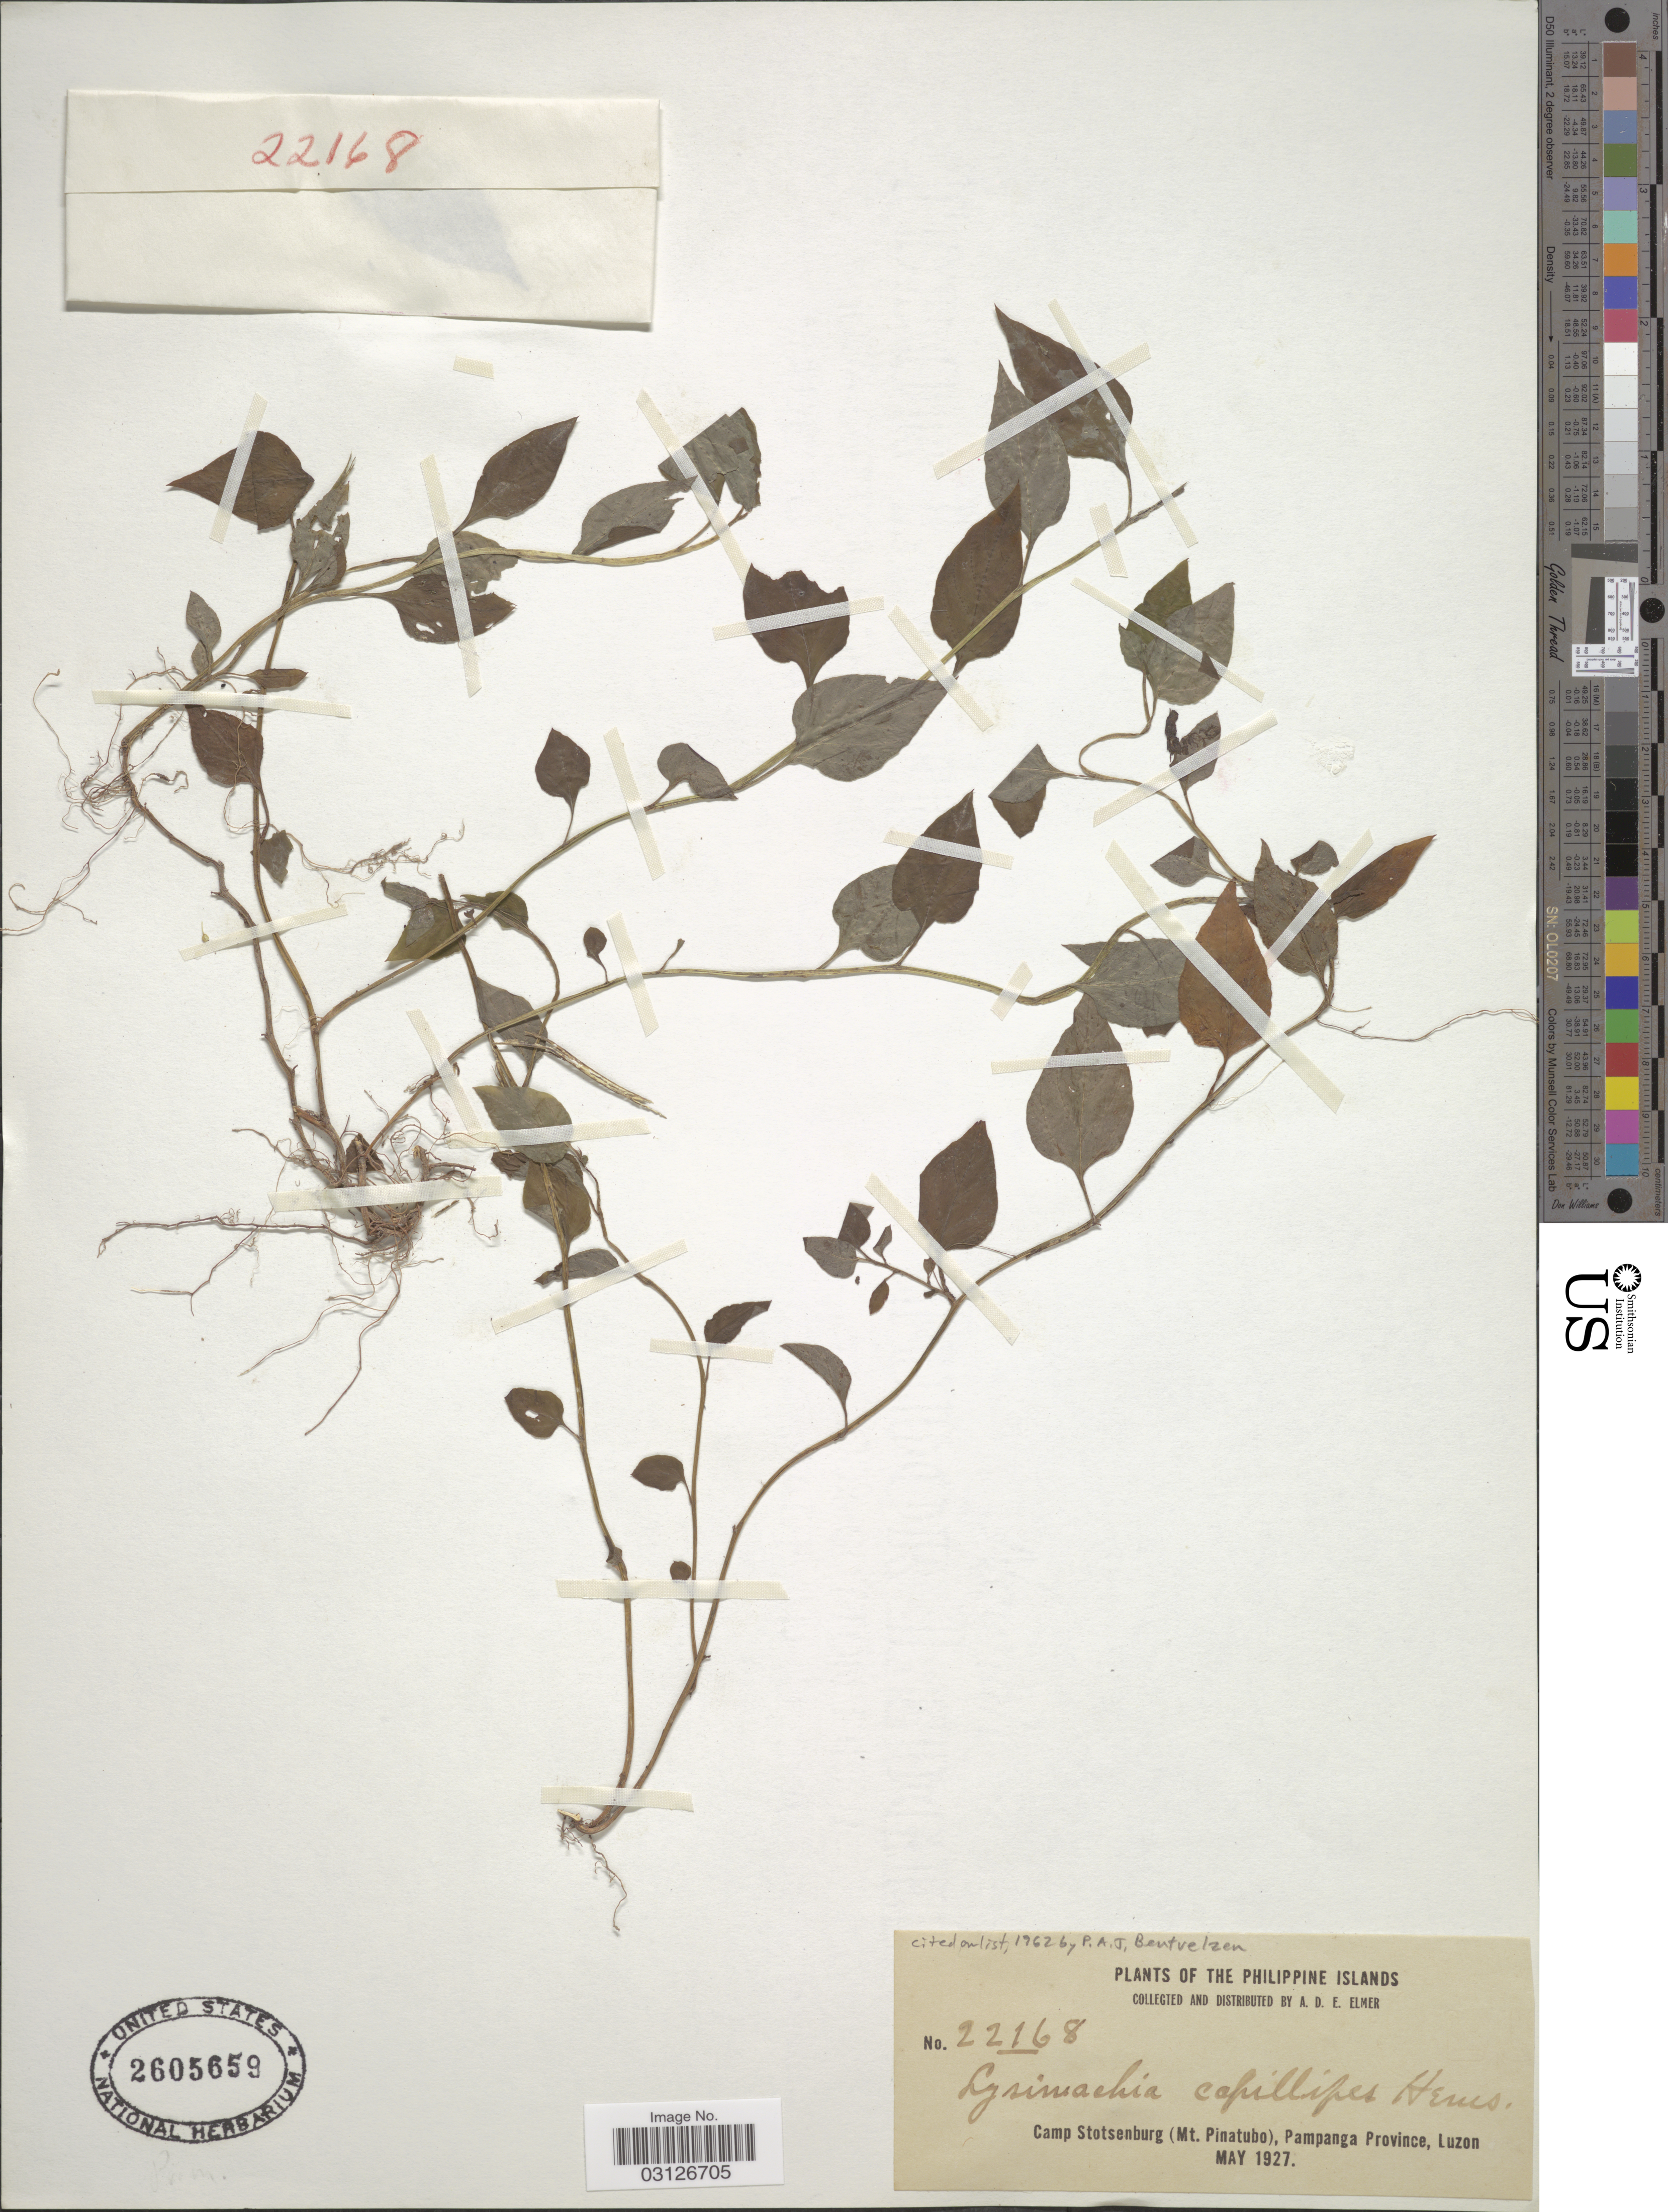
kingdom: Plantae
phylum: Tracheophyta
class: Magnoliopsida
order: Ericales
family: Primulaceae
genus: Lysimachia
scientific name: Lysimachia capillipes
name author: Hemsl.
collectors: A. D. E. Elmer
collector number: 22168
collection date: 1927-05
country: Philippines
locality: Camp Stotsenburg (Mt. Pinatubo), Pampanga Province, Luzon.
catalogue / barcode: US 2605659